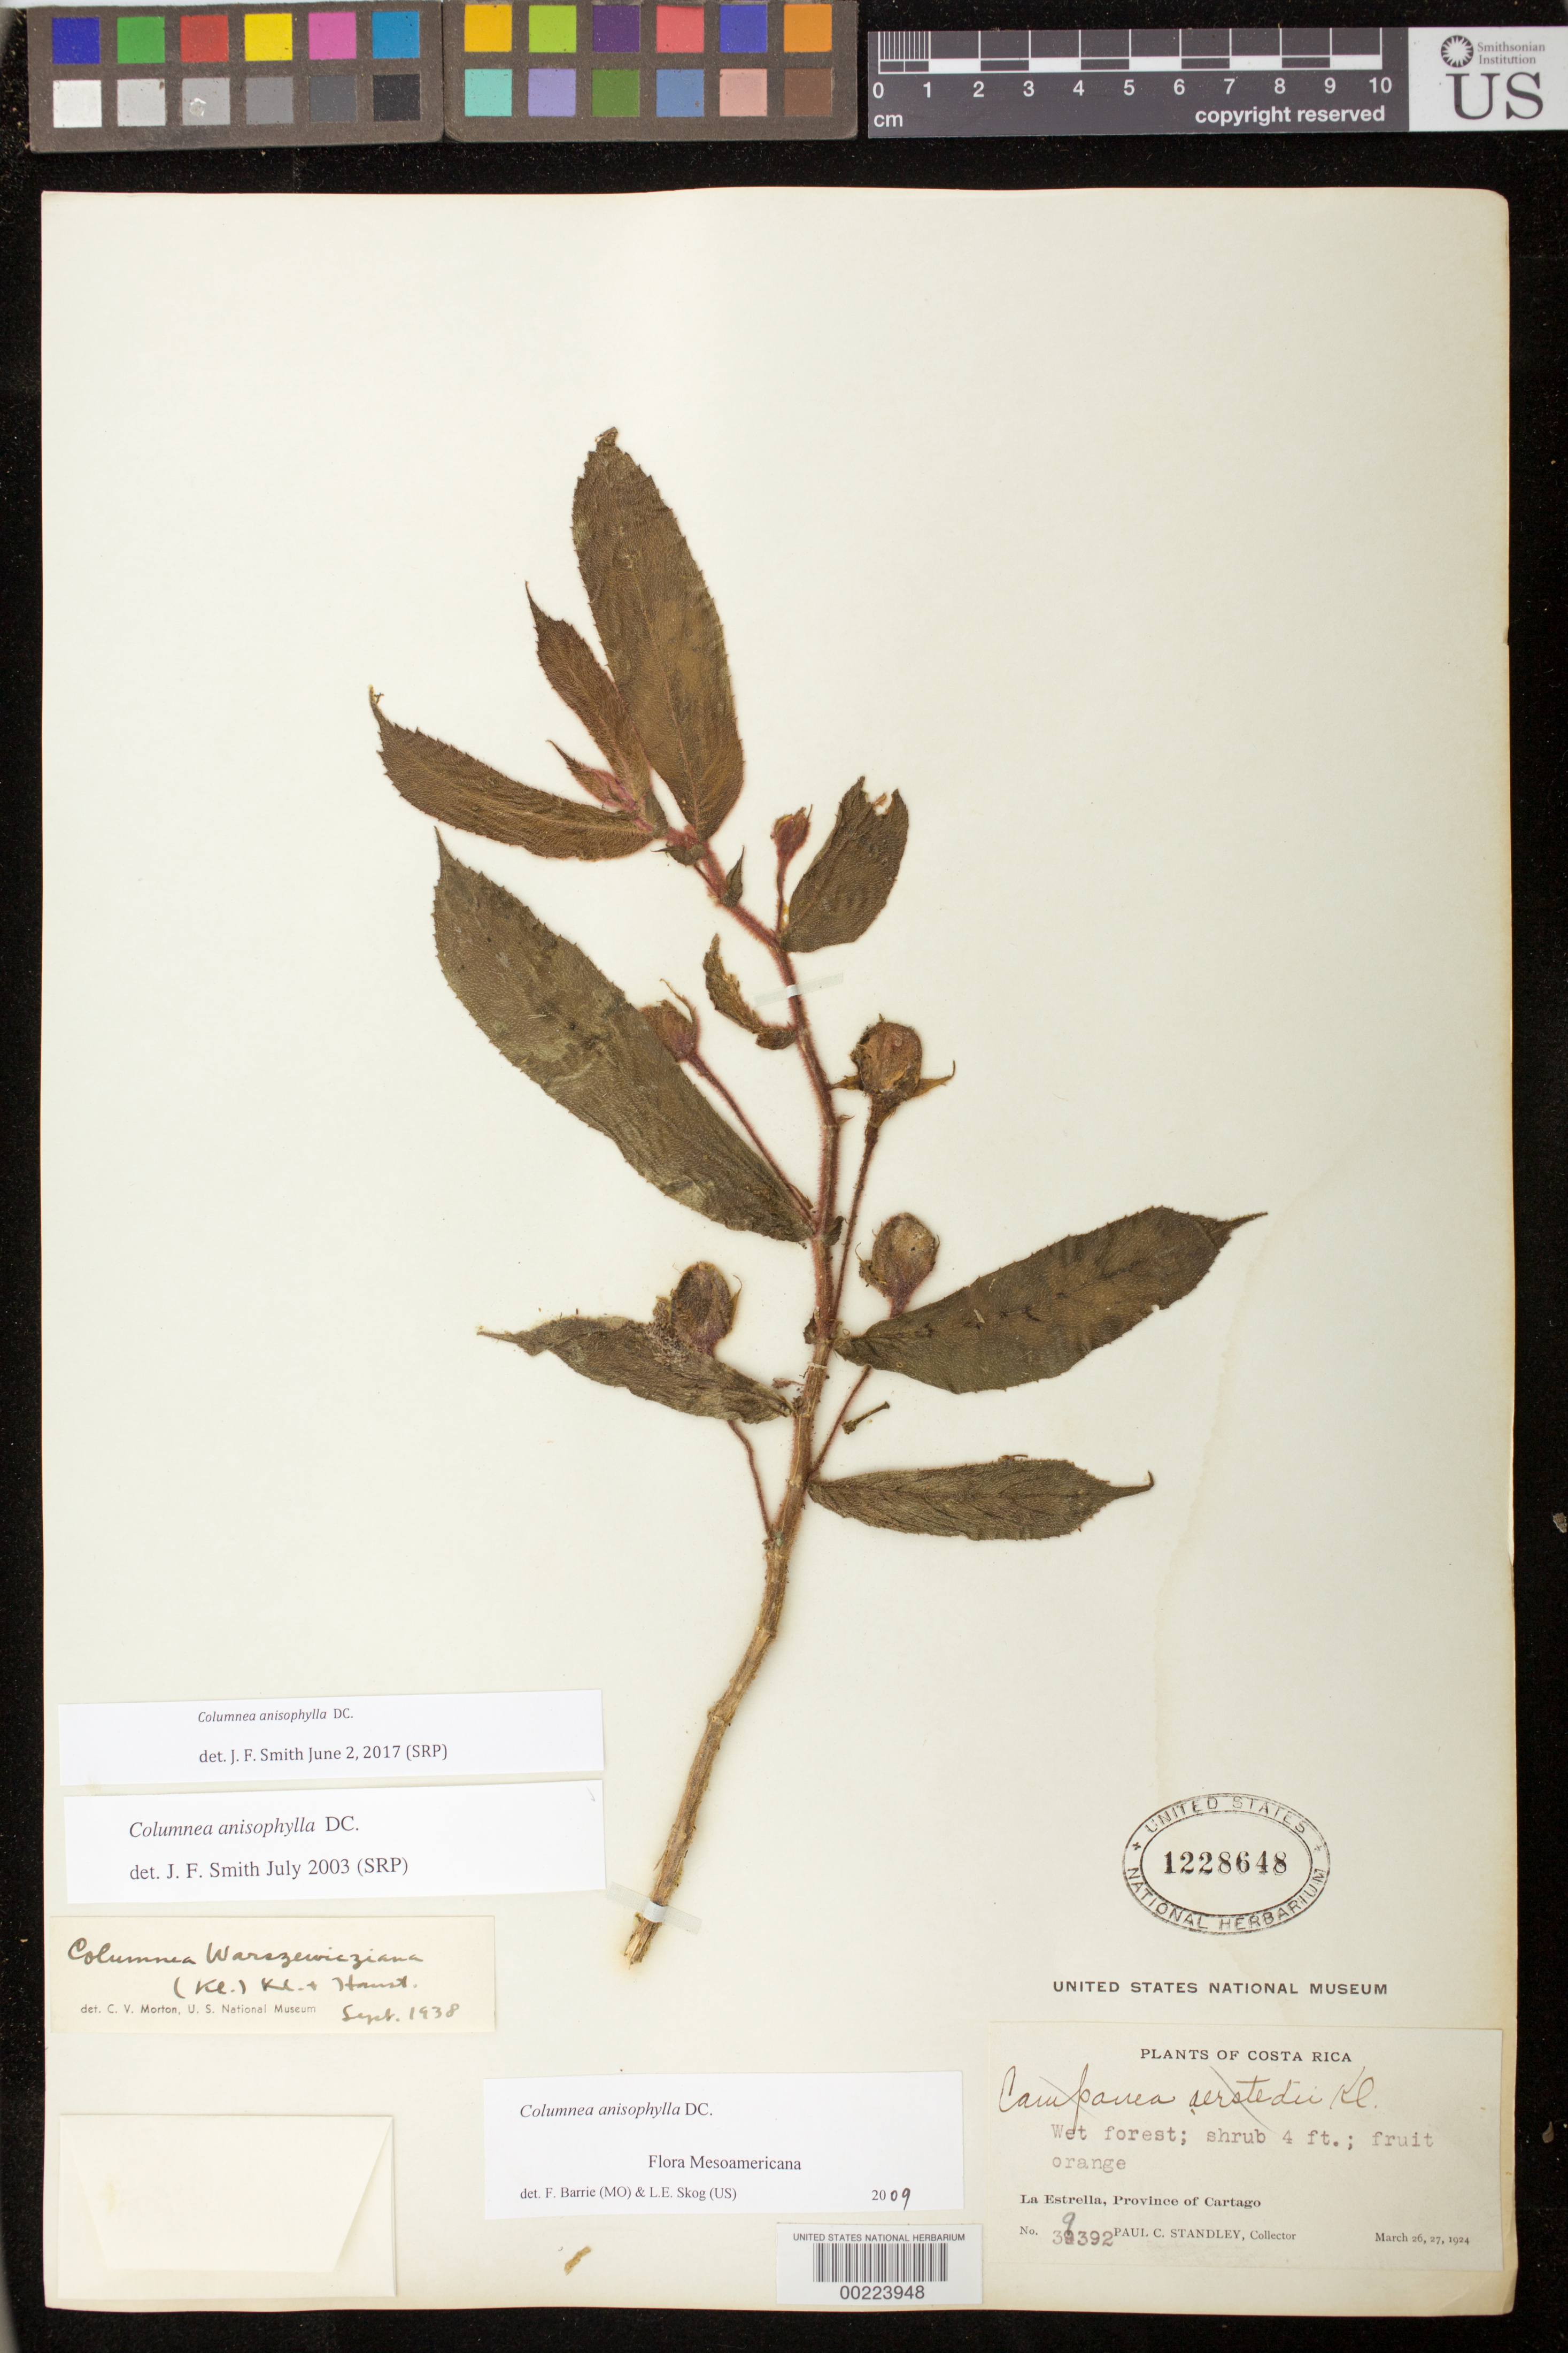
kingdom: Plantae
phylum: Tracheophyta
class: Magnoliopsida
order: Lamiales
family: Gesneriaceae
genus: Columnea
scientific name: Columnea anisophylla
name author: DC.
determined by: Smith, J. F.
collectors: P. C. Standley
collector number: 39392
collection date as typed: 26-27 Mar 1924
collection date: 1924-03-26/1924-03-27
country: Costa Rica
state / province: Cartago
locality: La Estrella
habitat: Wet forest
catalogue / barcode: US 1228648